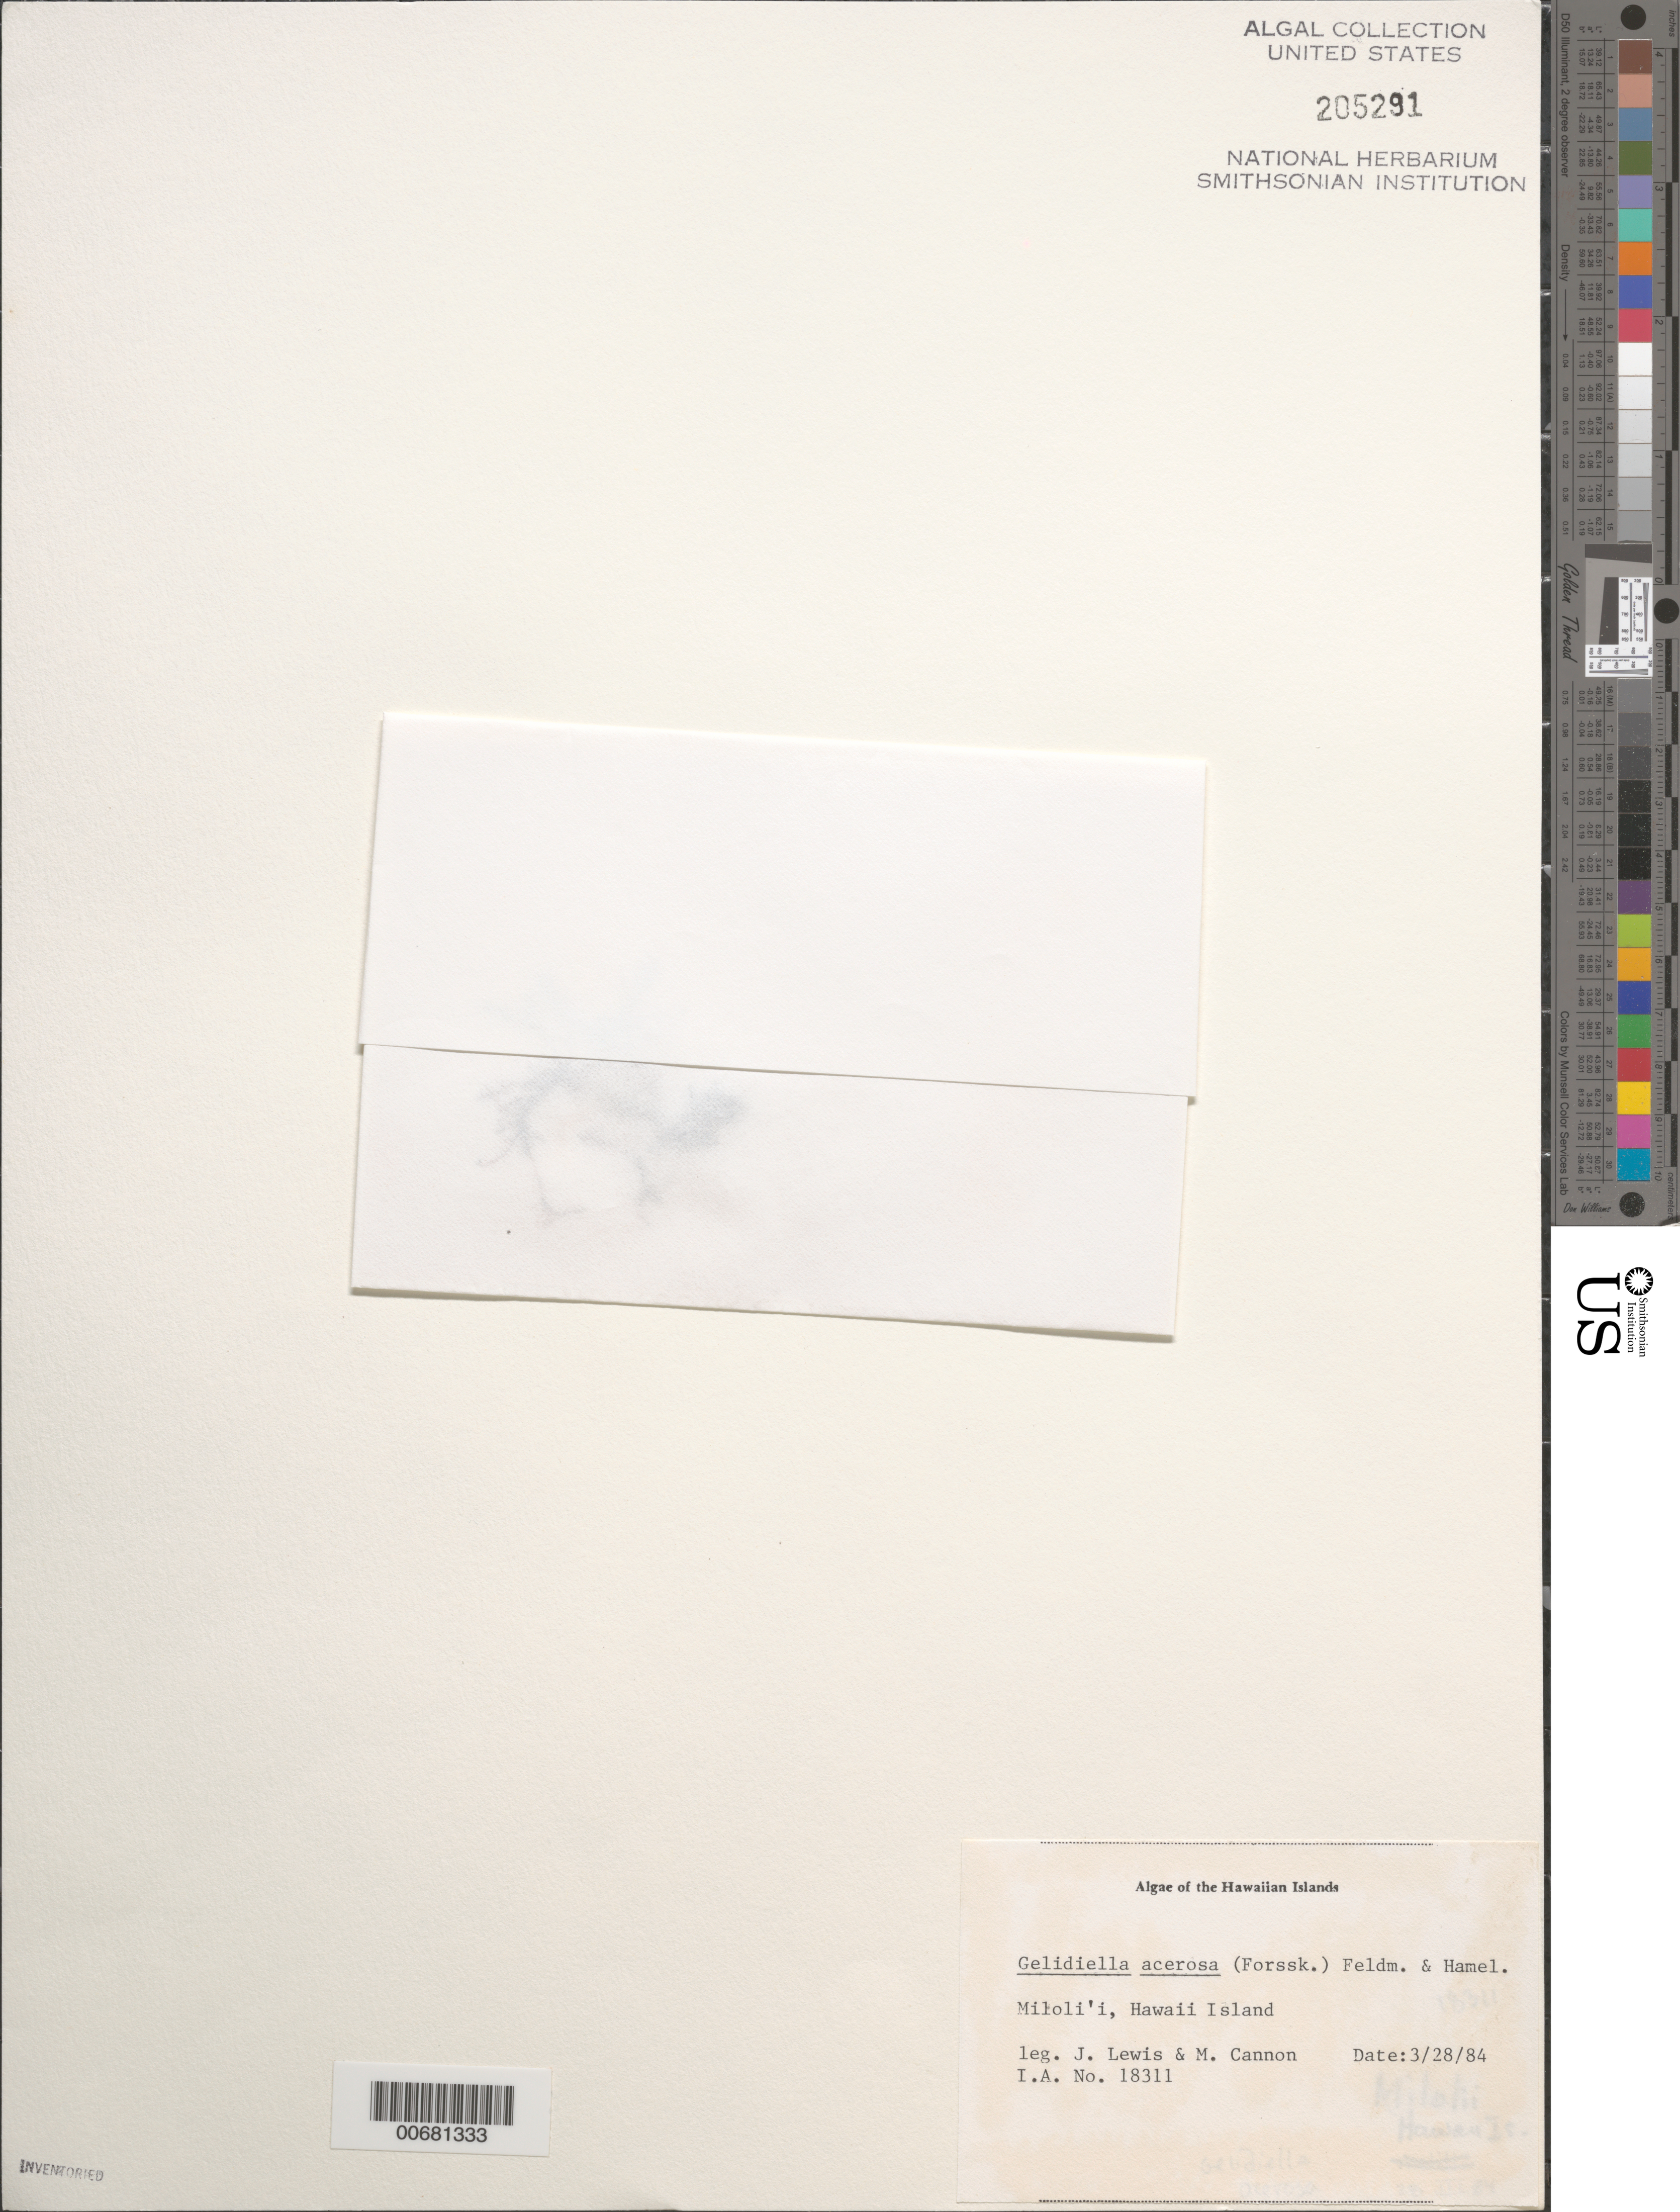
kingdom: Plantae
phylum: Rhodophyta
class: Florideophyceae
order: Gelidiales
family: Gelidiellaceae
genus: Gelidiella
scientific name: Gelidiella acerosa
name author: (Forssk.) Feldmann & G. Hamel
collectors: J. Lewis & M. Cannon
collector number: IAA 18311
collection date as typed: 28 Mar 1984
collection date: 1984-03-28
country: United States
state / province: Hawaii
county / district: Hawaii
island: Hawaii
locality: Miloli'i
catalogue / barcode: US 205291